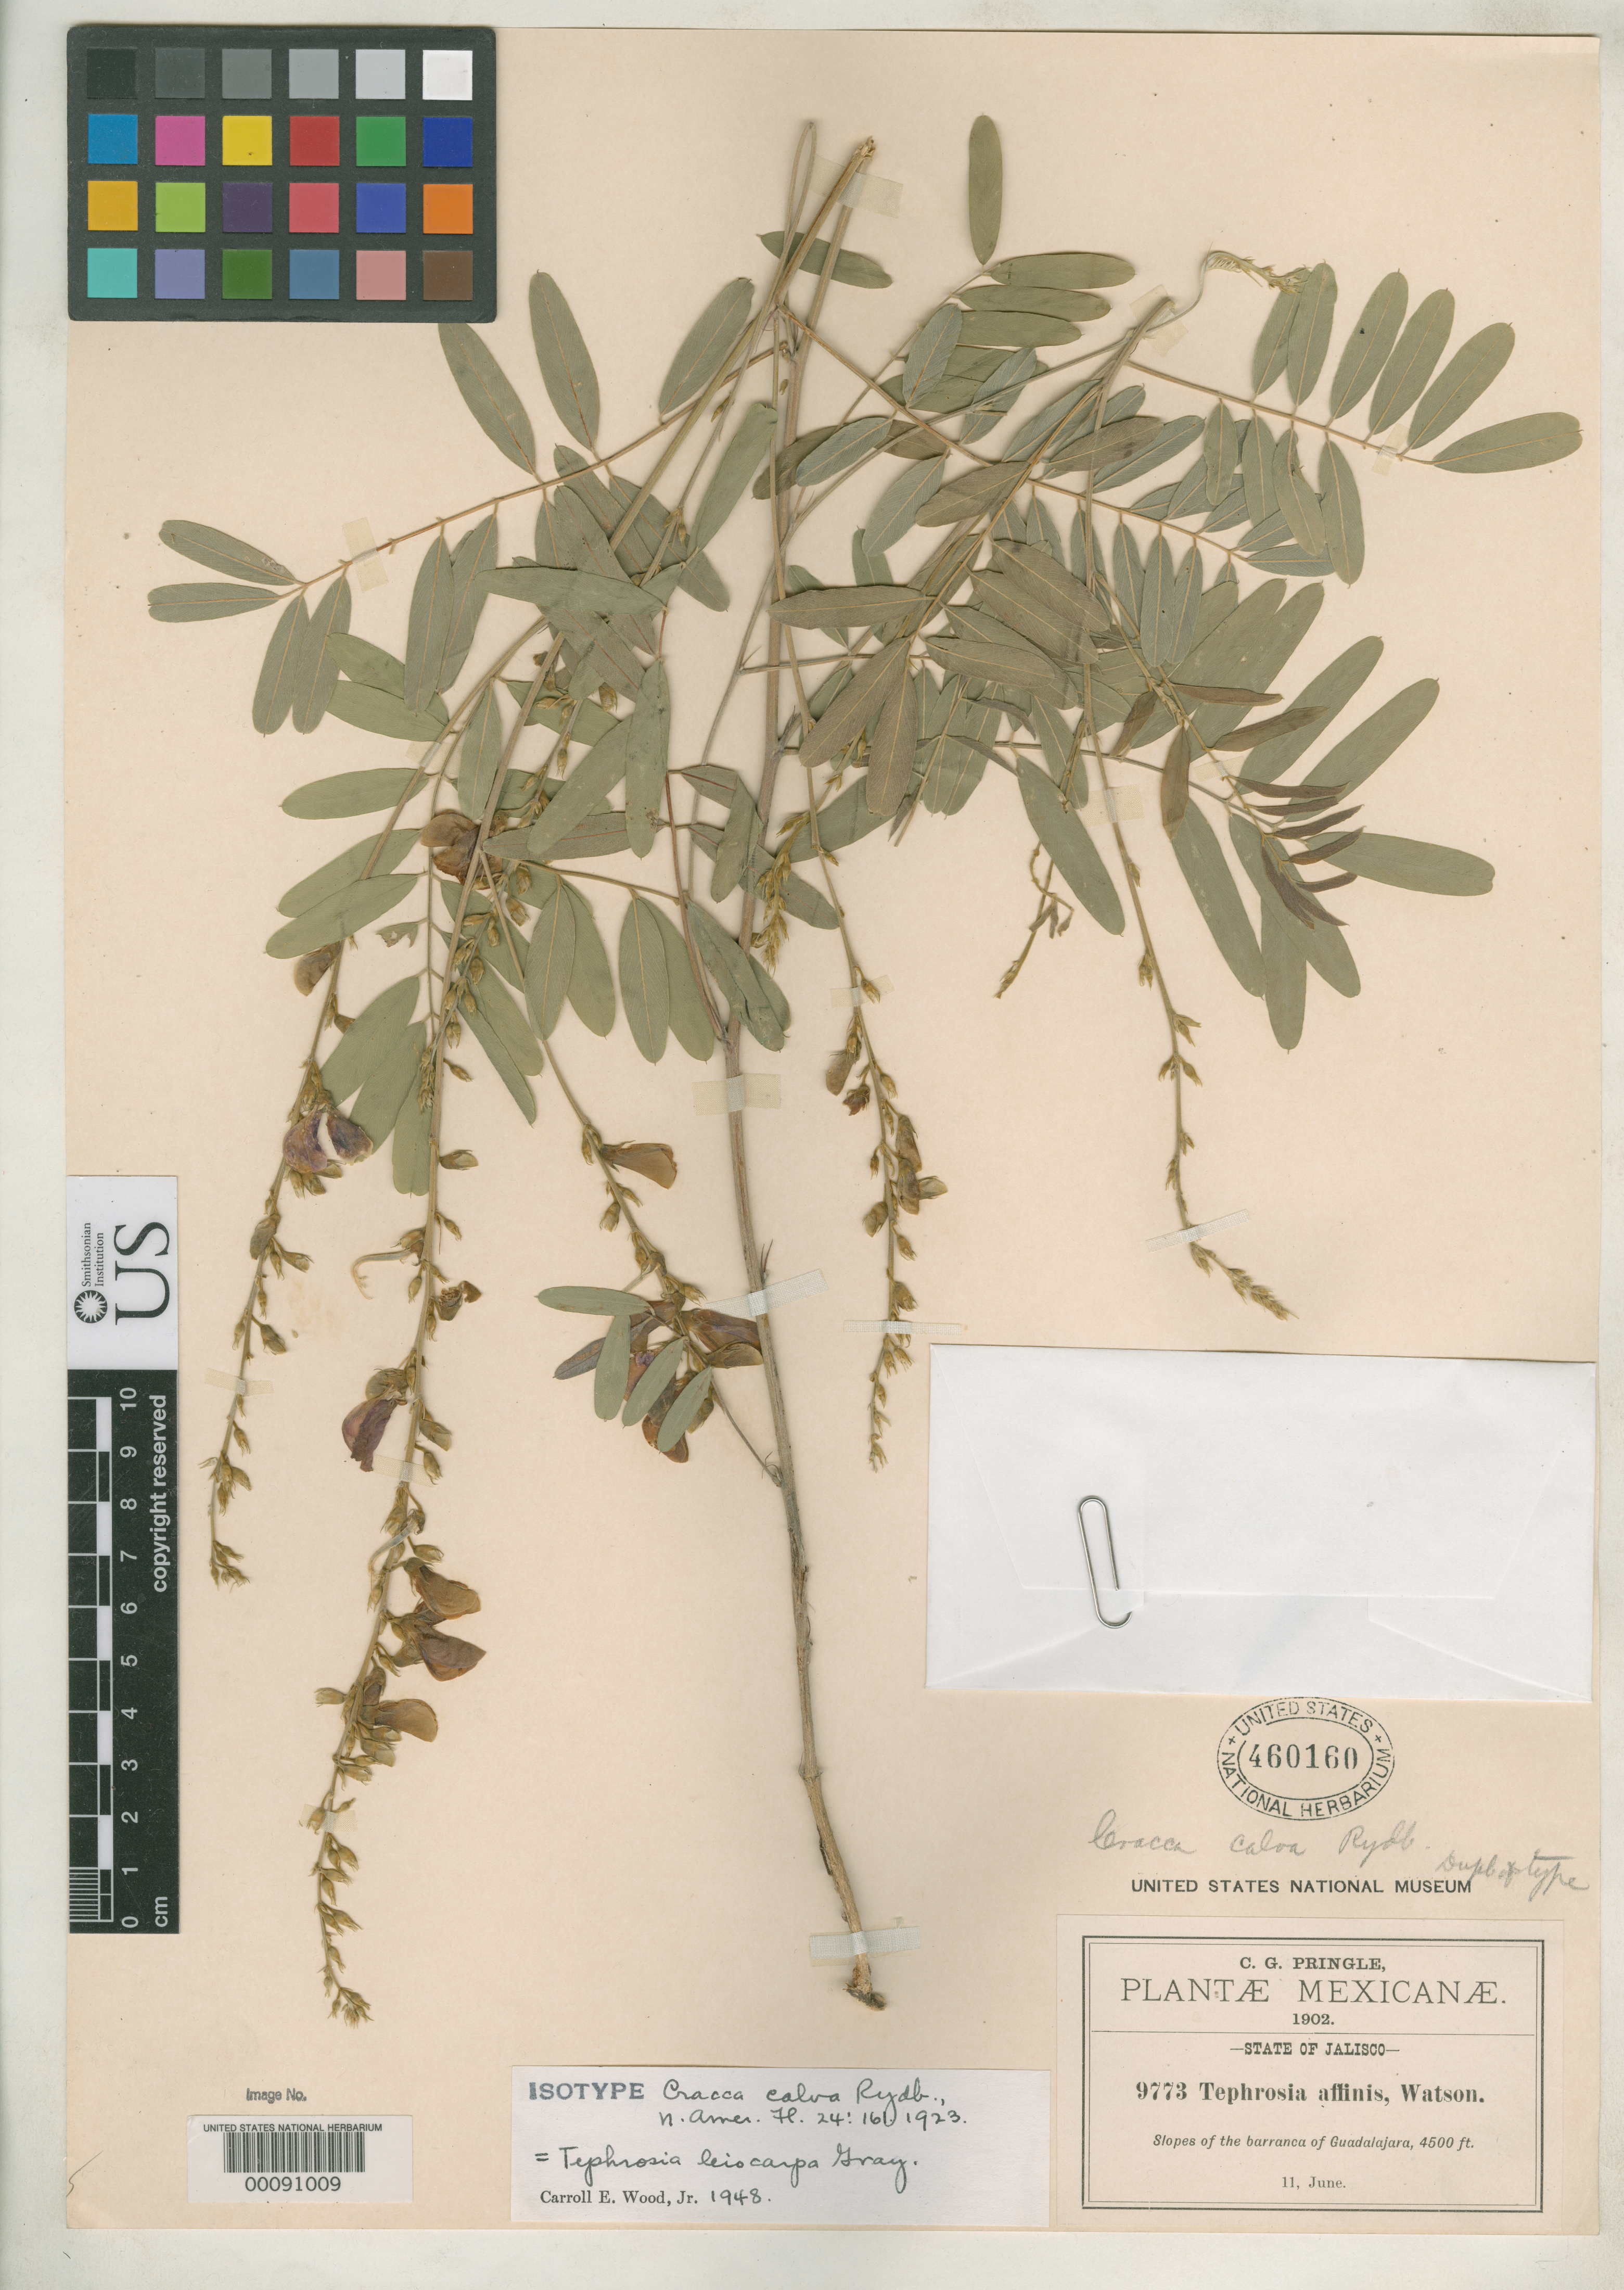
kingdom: Plantae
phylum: Tracheophyta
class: Magnoliopsida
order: Fabales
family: Fabaceae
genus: Cracca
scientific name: Cracca calva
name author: Rydb.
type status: Isotype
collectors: C. G. Pringle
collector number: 9773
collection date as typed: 11 Jun 1902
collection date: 1902-06-11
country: Mexico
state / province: Jalisco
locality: Slopes of Barranca of Guadalajara.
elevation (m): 1372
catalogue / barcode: US 460160